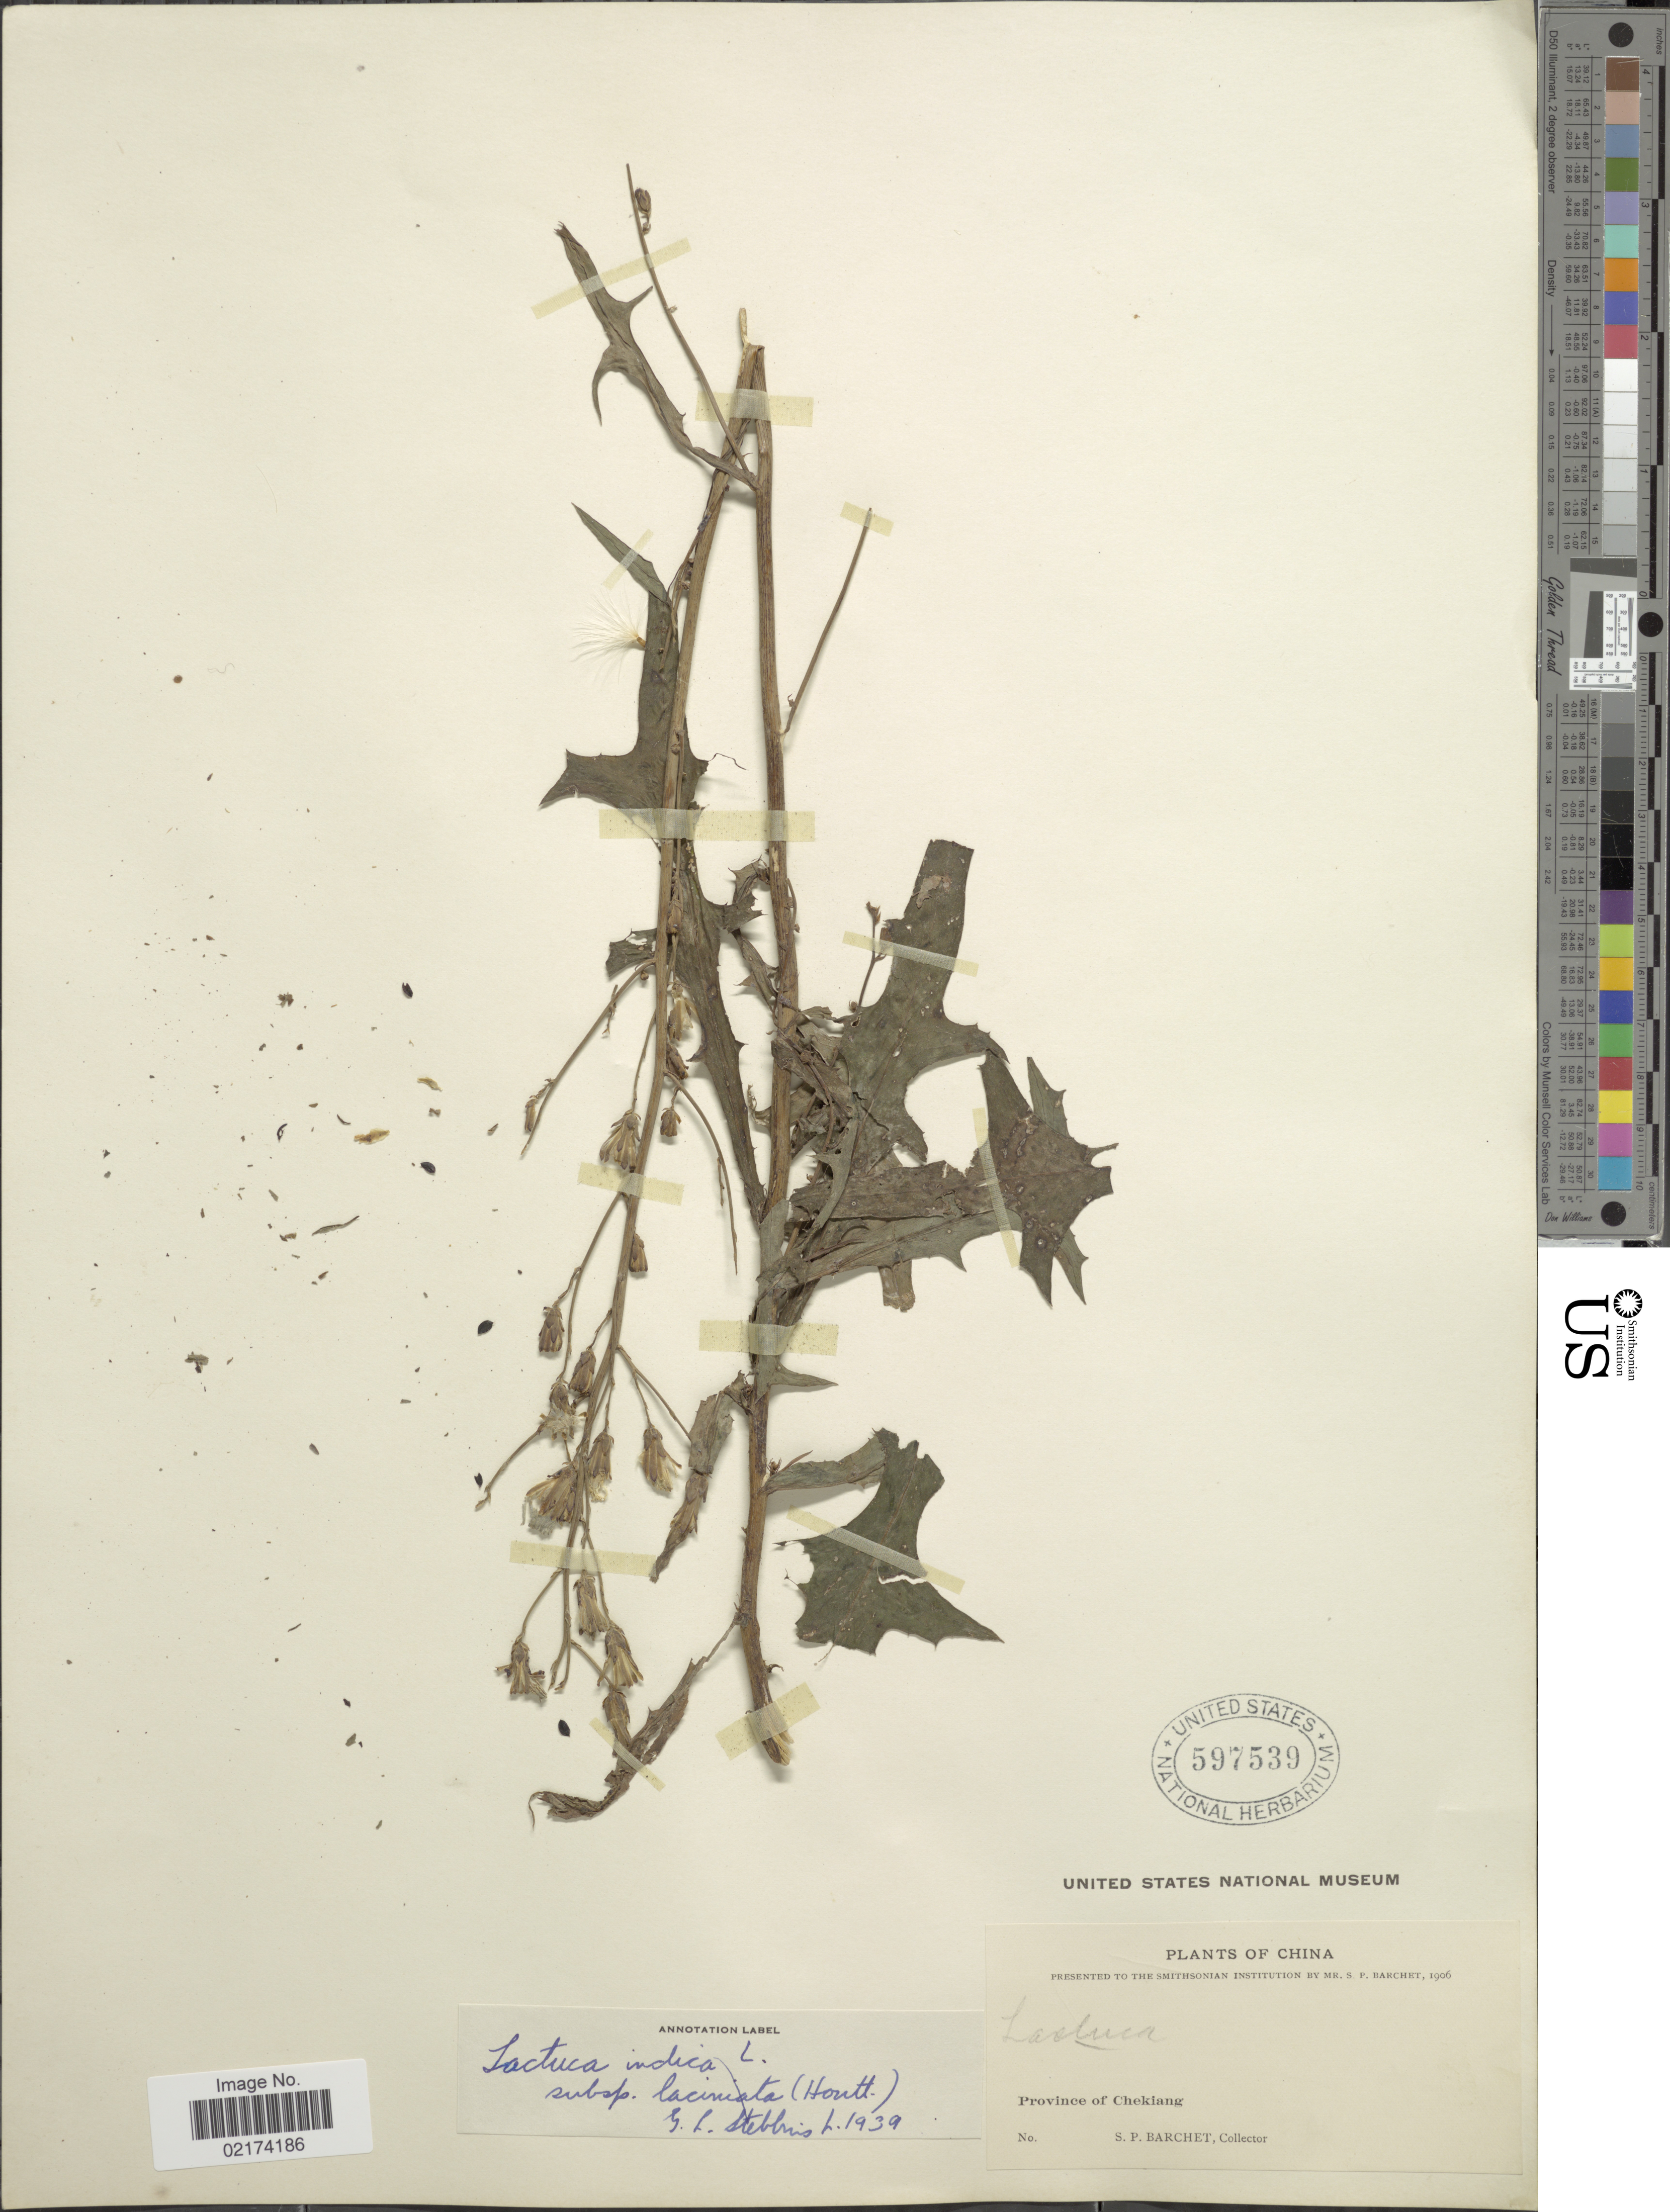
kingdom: Plantae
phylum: Tracheophyta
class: Magnoliopsida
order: Asterales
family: Asteraceae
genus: Lactuca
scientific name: Lactuca indica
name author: L.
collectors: S. P. Barchet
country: China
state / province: Zhejiang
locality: Province of Chekiang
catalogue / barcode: US 597539